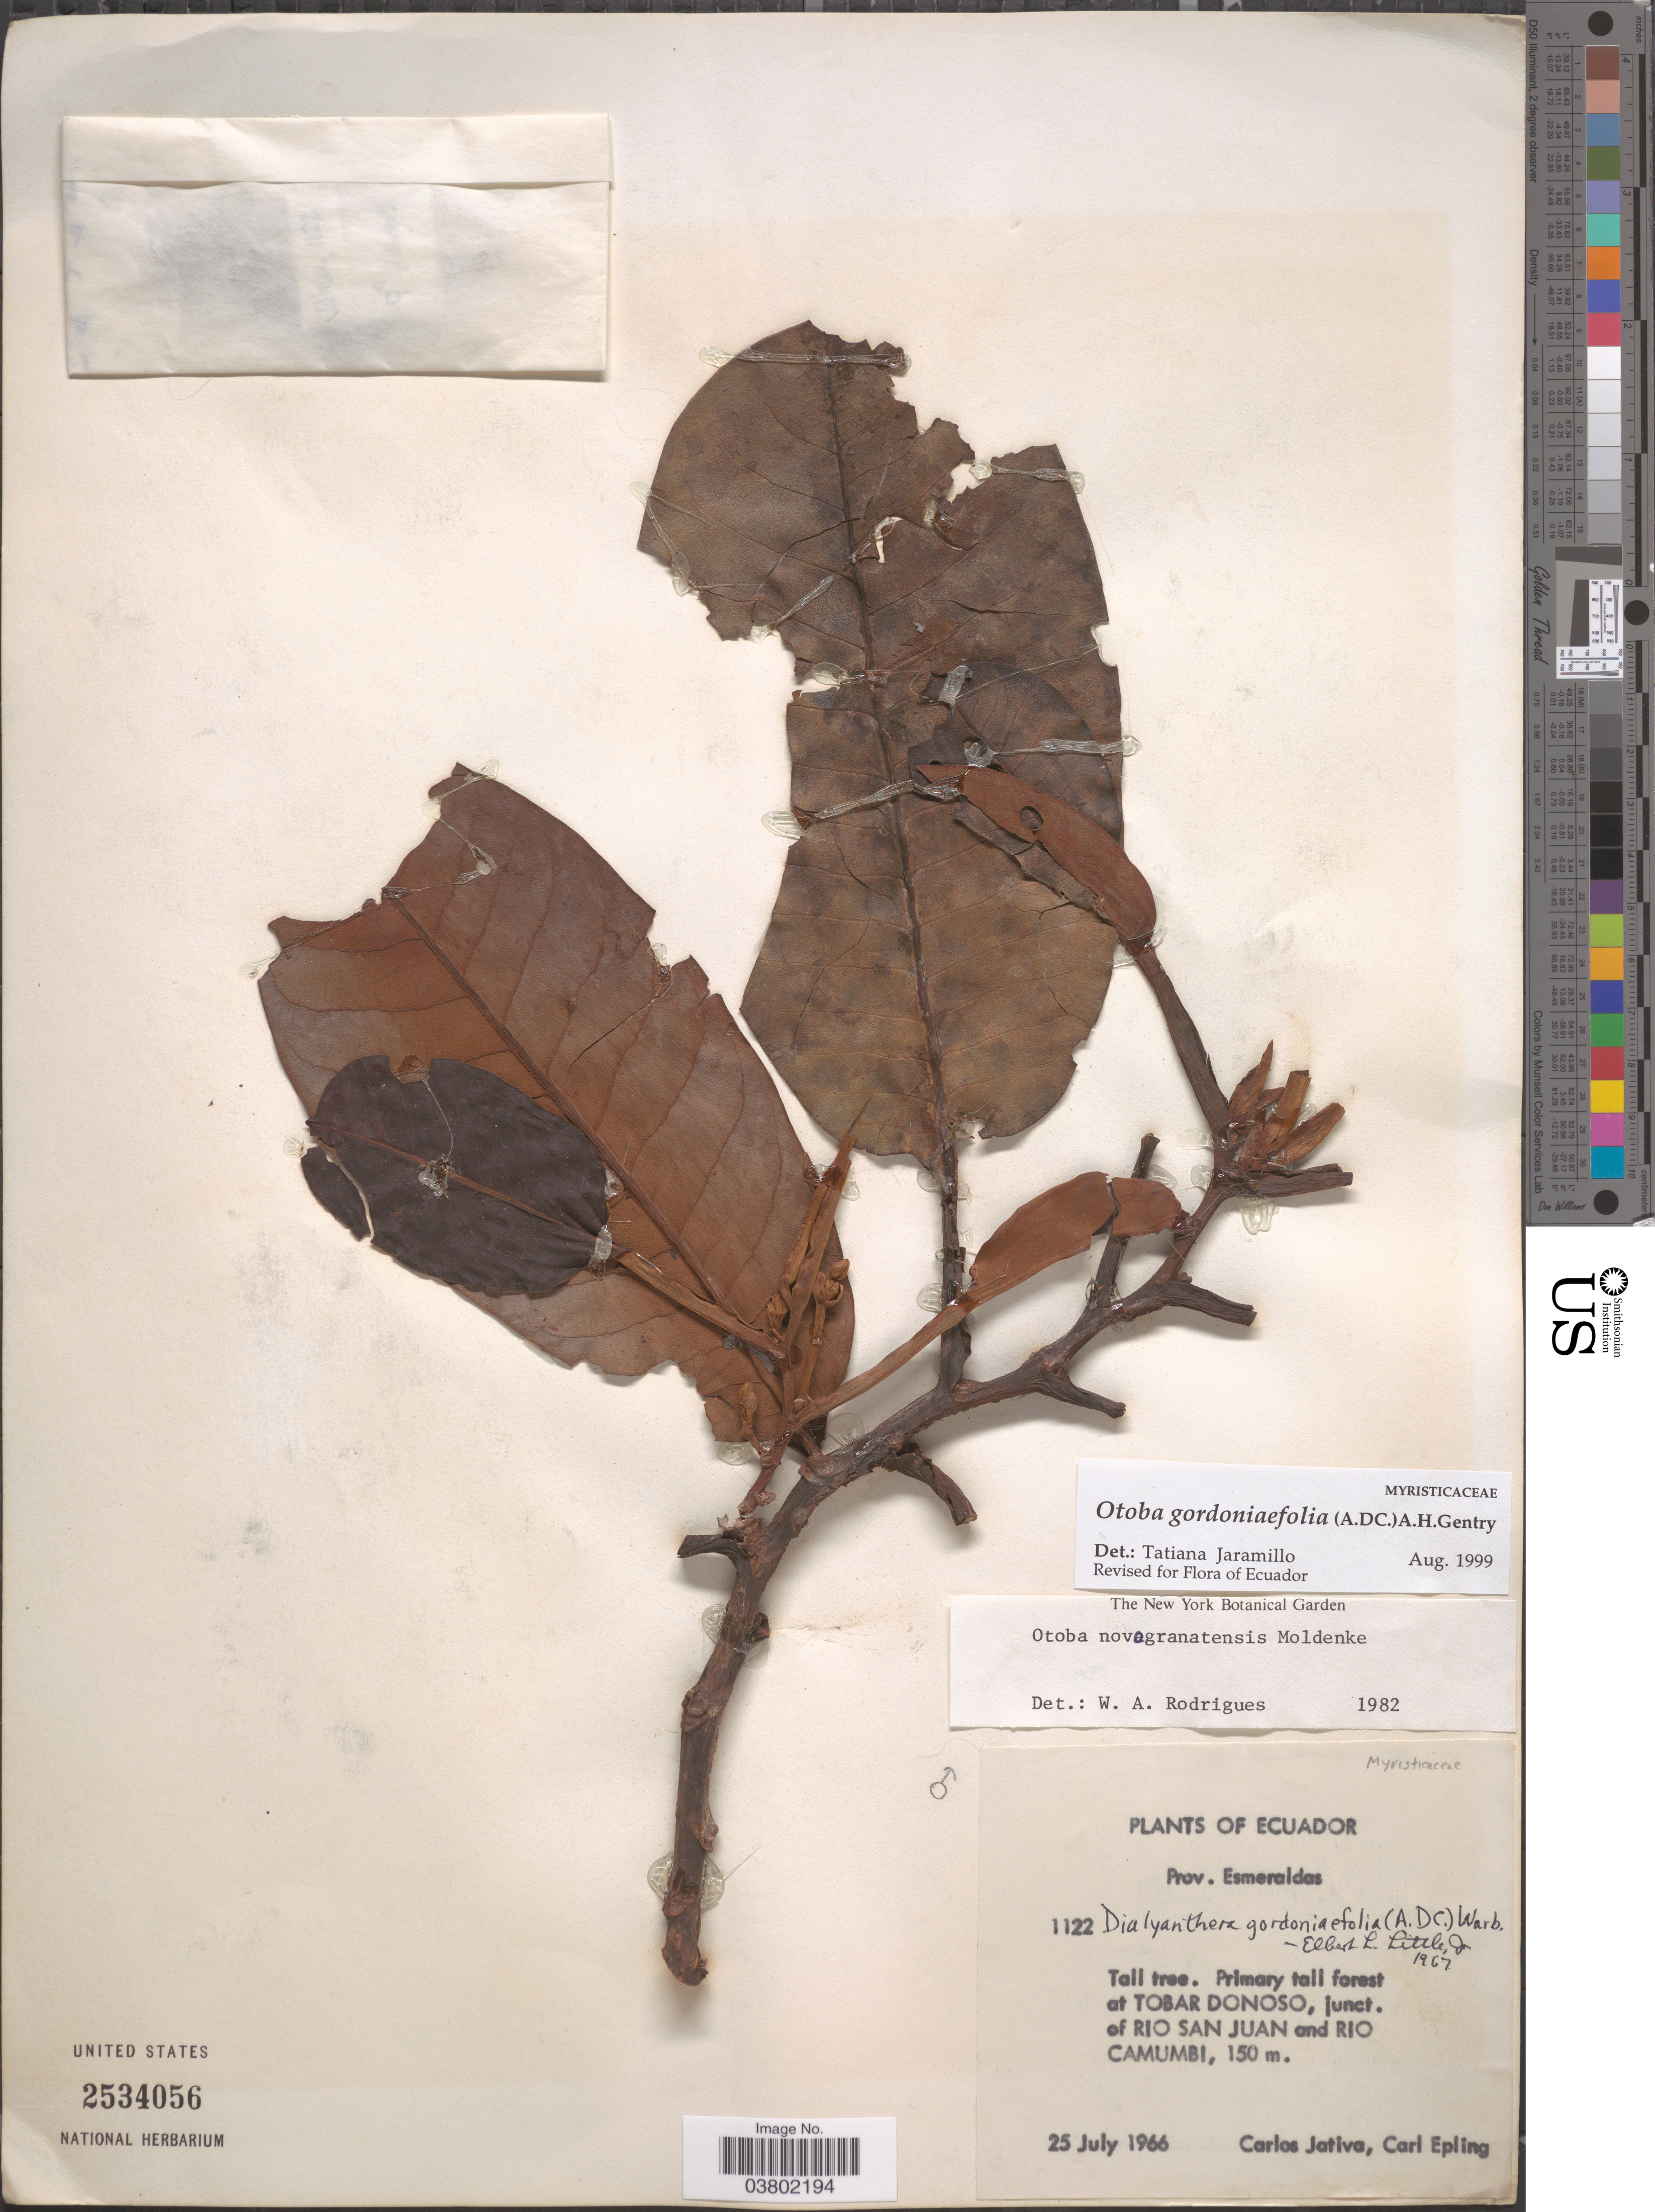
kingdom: Plantae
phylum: Tracheophyta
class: Magnoliopsida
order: Magnoliales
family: Myristicaceae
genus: Myristica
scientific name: Myristica philippensis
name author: Lam.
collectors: C. D. Játiva & C. C. Epling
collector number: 1122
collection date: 1966-07-25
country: Ecuador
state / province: Esmeraldas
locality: Tobar Donoso, junct. of Rio San Juan and Rio Camumbi.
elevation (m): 150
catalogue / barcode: US 2534056